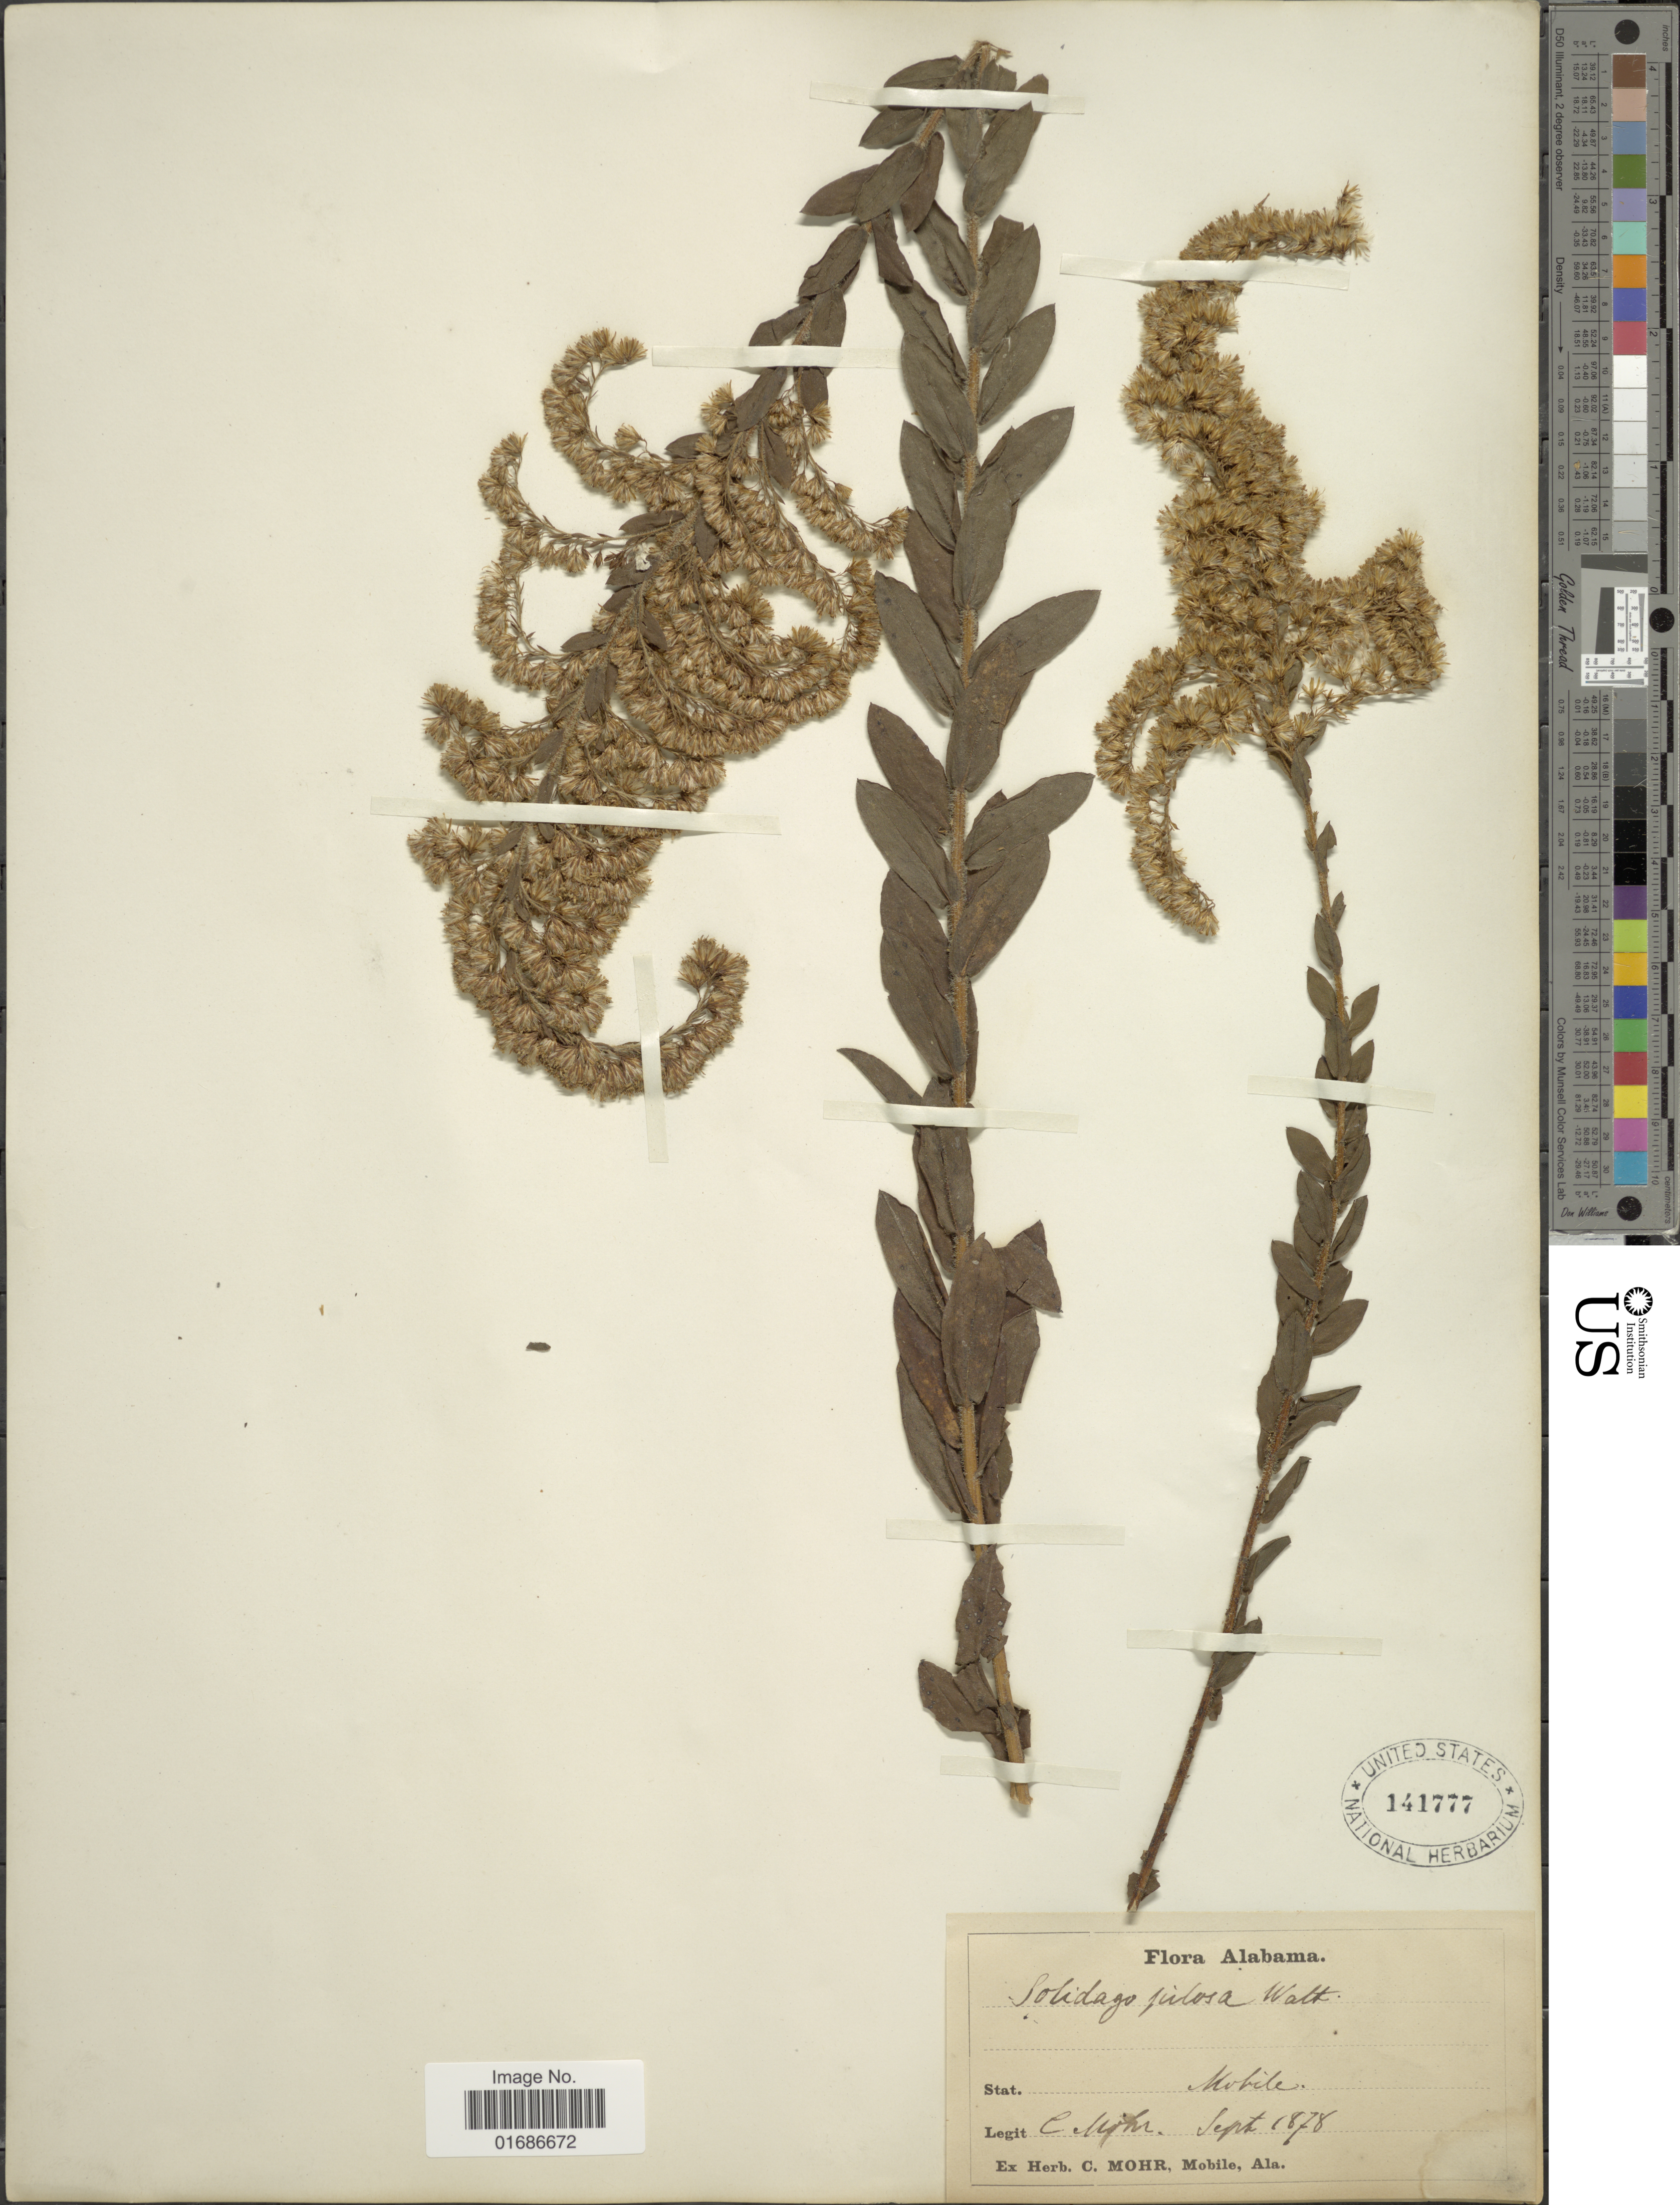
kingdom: Plantae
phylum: Tracheophyta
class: Magnoliopsida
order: Asterales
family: Asteraceae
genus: Solidago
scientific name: Solidago fistulosa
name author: Mill.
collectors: C. T. Mohr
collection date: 1878-09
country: United States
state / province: Alabama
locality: Mobile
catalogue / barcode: US 141777